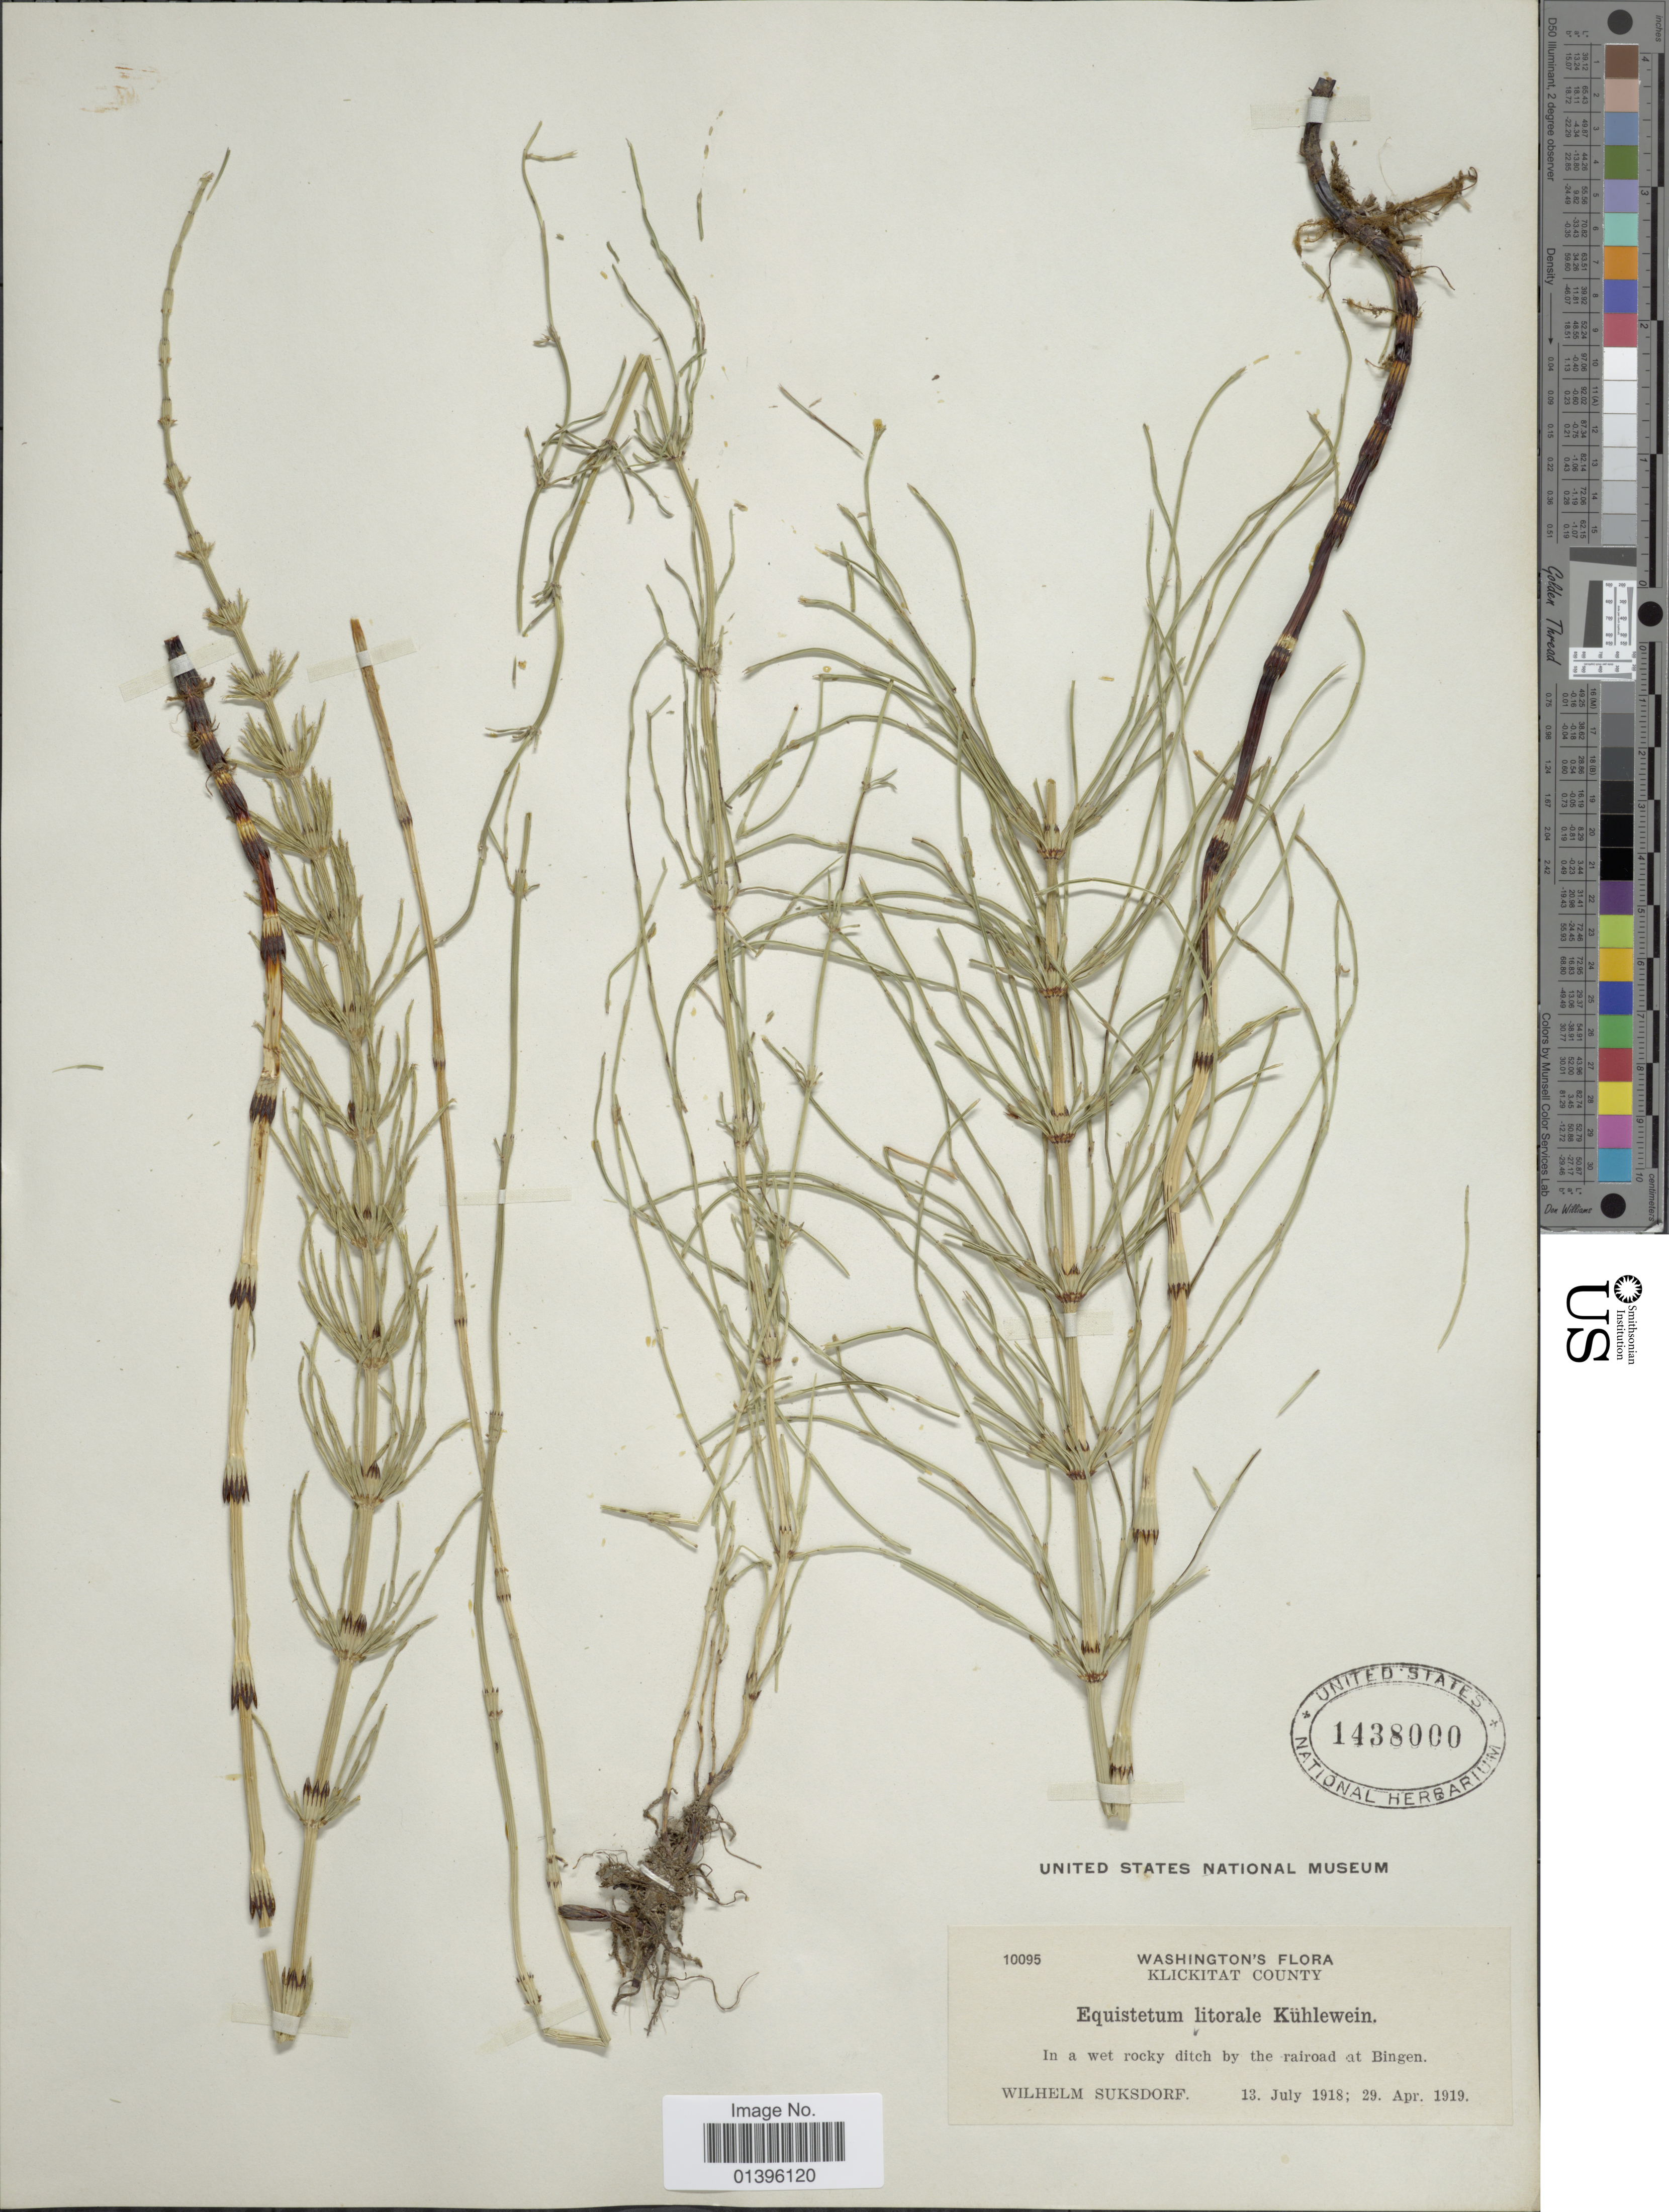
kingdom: Plantae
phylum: Tracheophyta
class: Polypodiopsida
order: Equisetales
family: Equisetaceae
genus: Equisetum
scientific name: Equisetum fluviatile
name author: L.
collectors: W. N. Suksdorf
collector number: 10095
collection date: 1918-07-13/1919-04-29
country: United States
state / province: Washington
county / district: Klickitat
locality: Klickitat County. In a wet rocky ditch by the rairoad at Bingen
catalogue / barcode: US 1438000